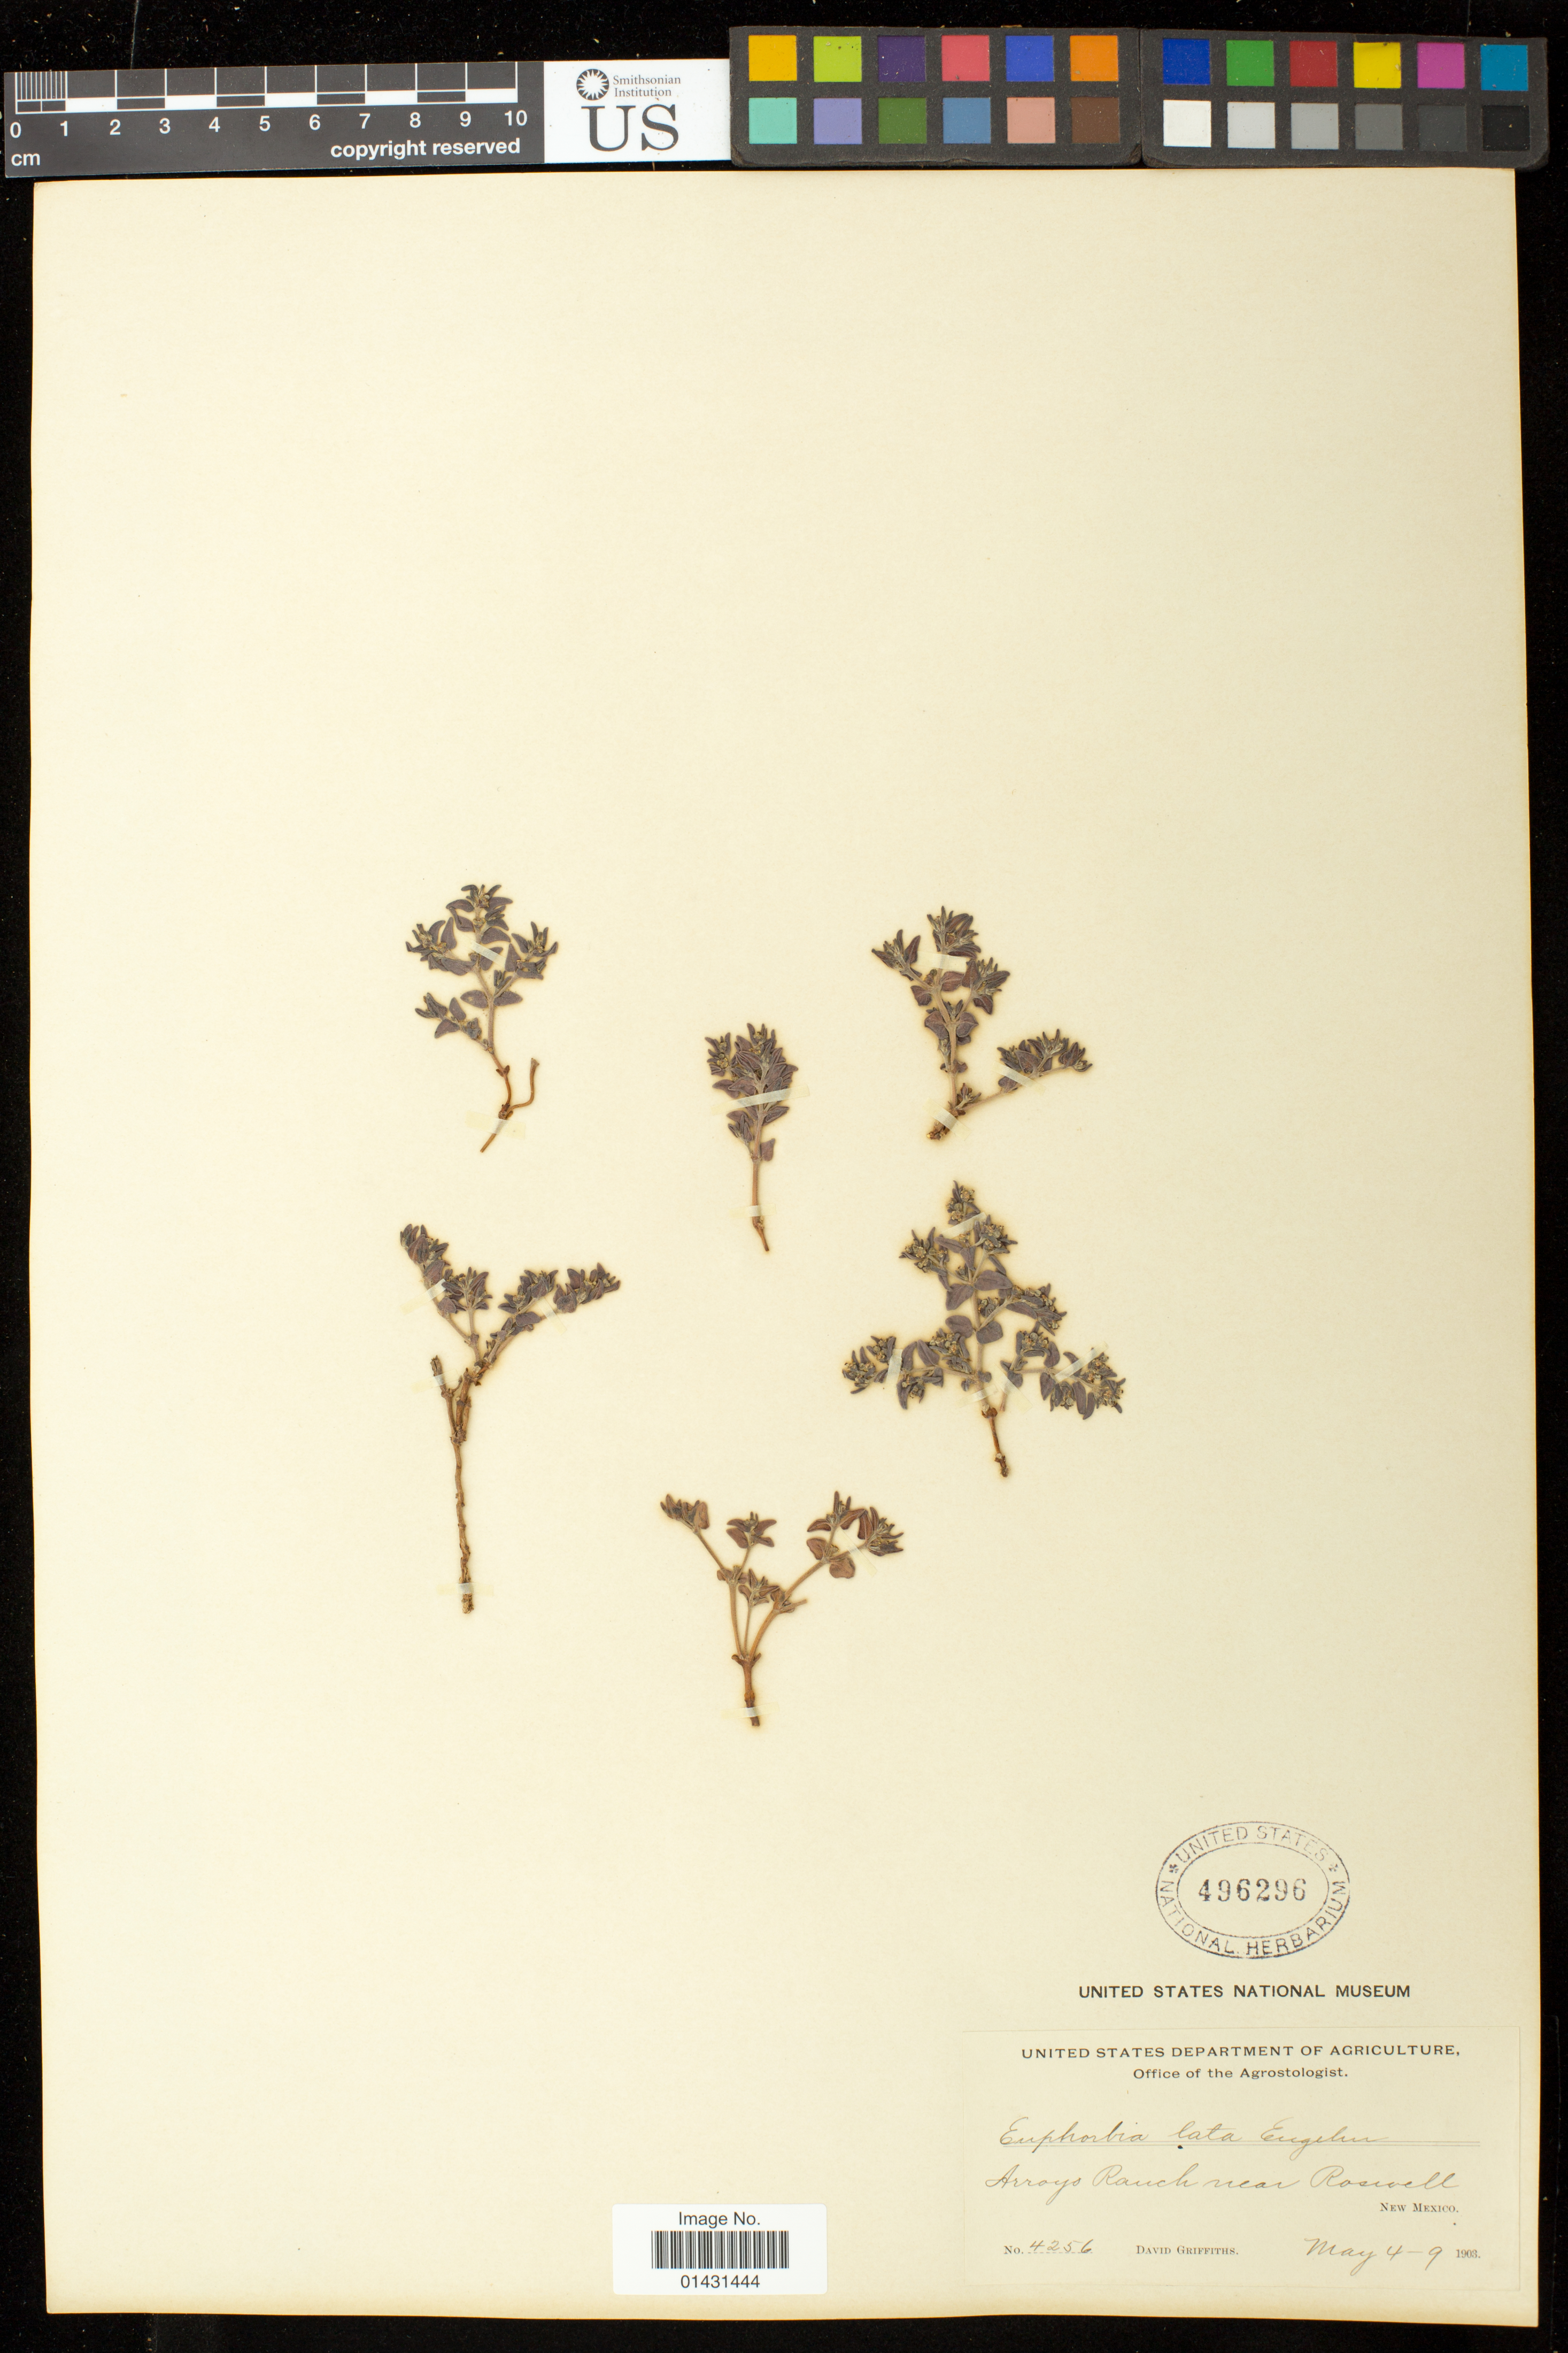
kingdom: Plantae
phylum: Tracheophyta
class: Magnoliopsida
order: Malpighiales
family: Euphorbiaceae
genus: Euphorbia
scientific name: Euphorbia laxa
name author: Drake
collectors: D. Griffiths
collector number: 4256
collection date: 1903-05-04/1903-05-09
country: United States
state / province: New Mexico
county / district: Chaves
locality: Arroyo Ranch near Roswell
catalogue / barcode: US 496296